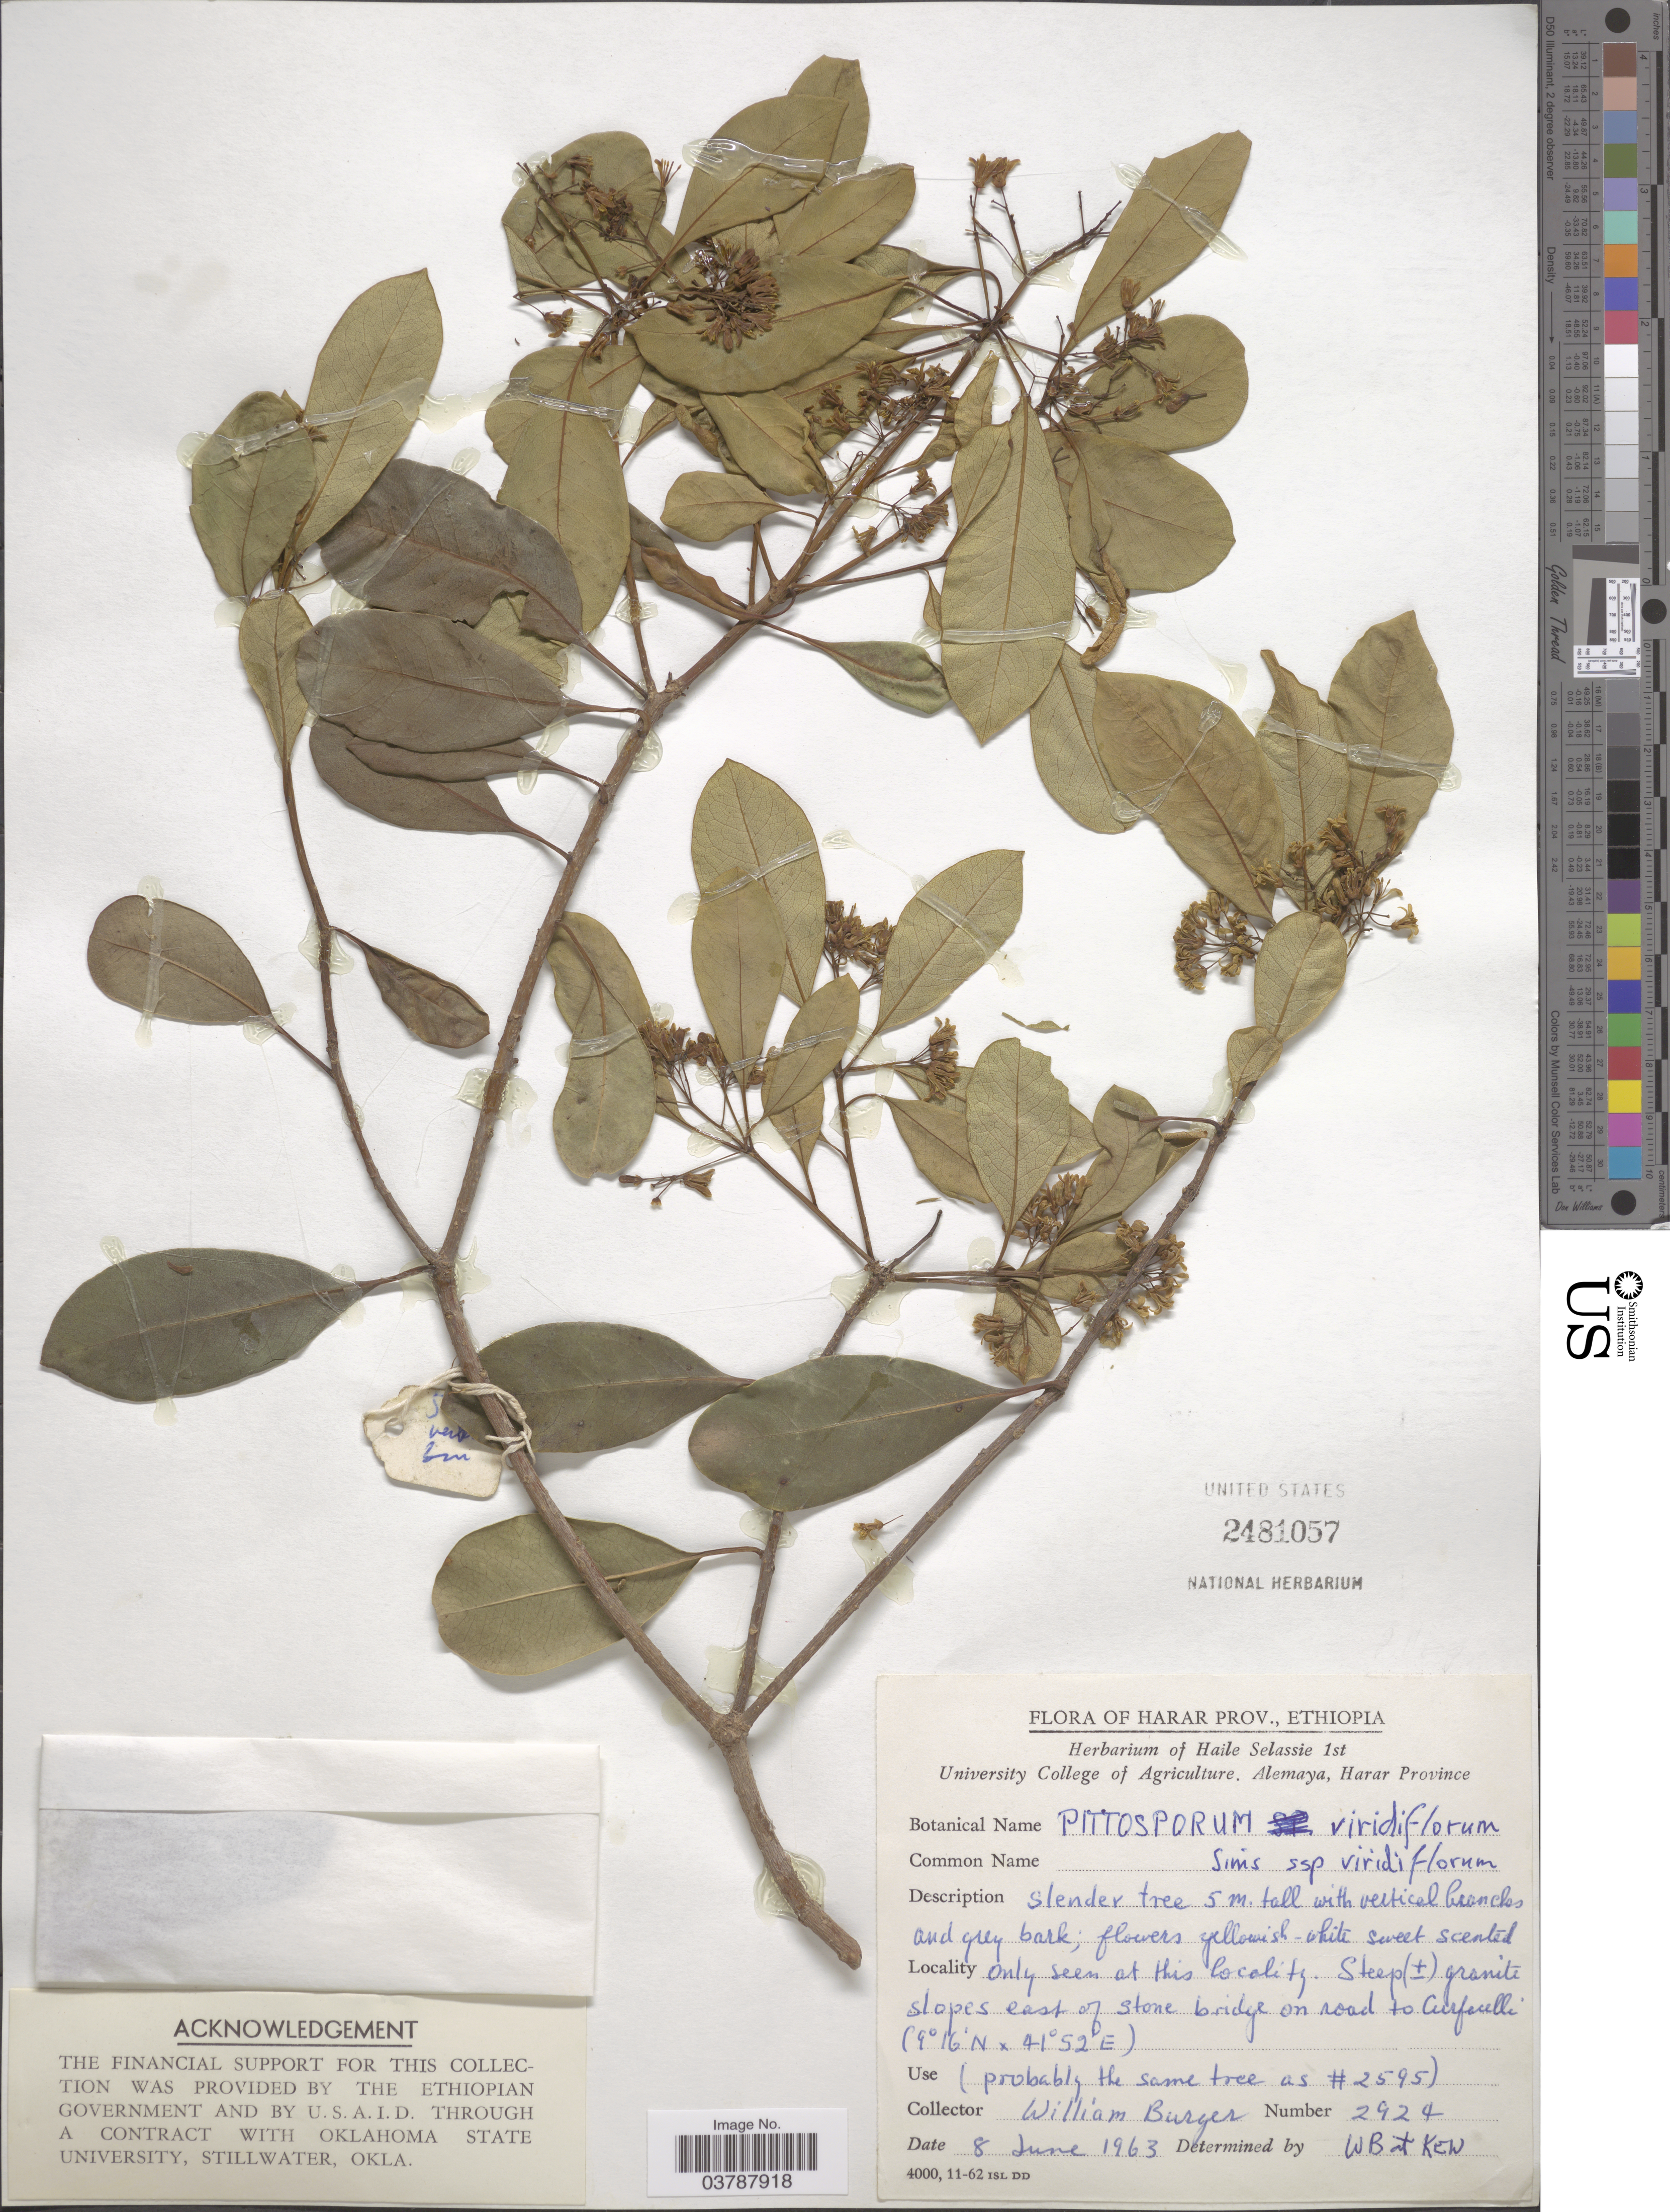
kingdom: Plantae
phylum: Tracheophyta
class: Magnoliopsida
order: Apiales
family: Pittosporaceae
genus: Pittosporum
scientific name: Pittosporum viridiflorum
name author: Sims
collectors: W. Burger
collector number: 2924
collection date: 1963-06-08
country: Ethiopia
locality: Harar Prov. Granite slopes east of stone bridge on road to Curfacelli.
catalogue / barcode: US 2481057